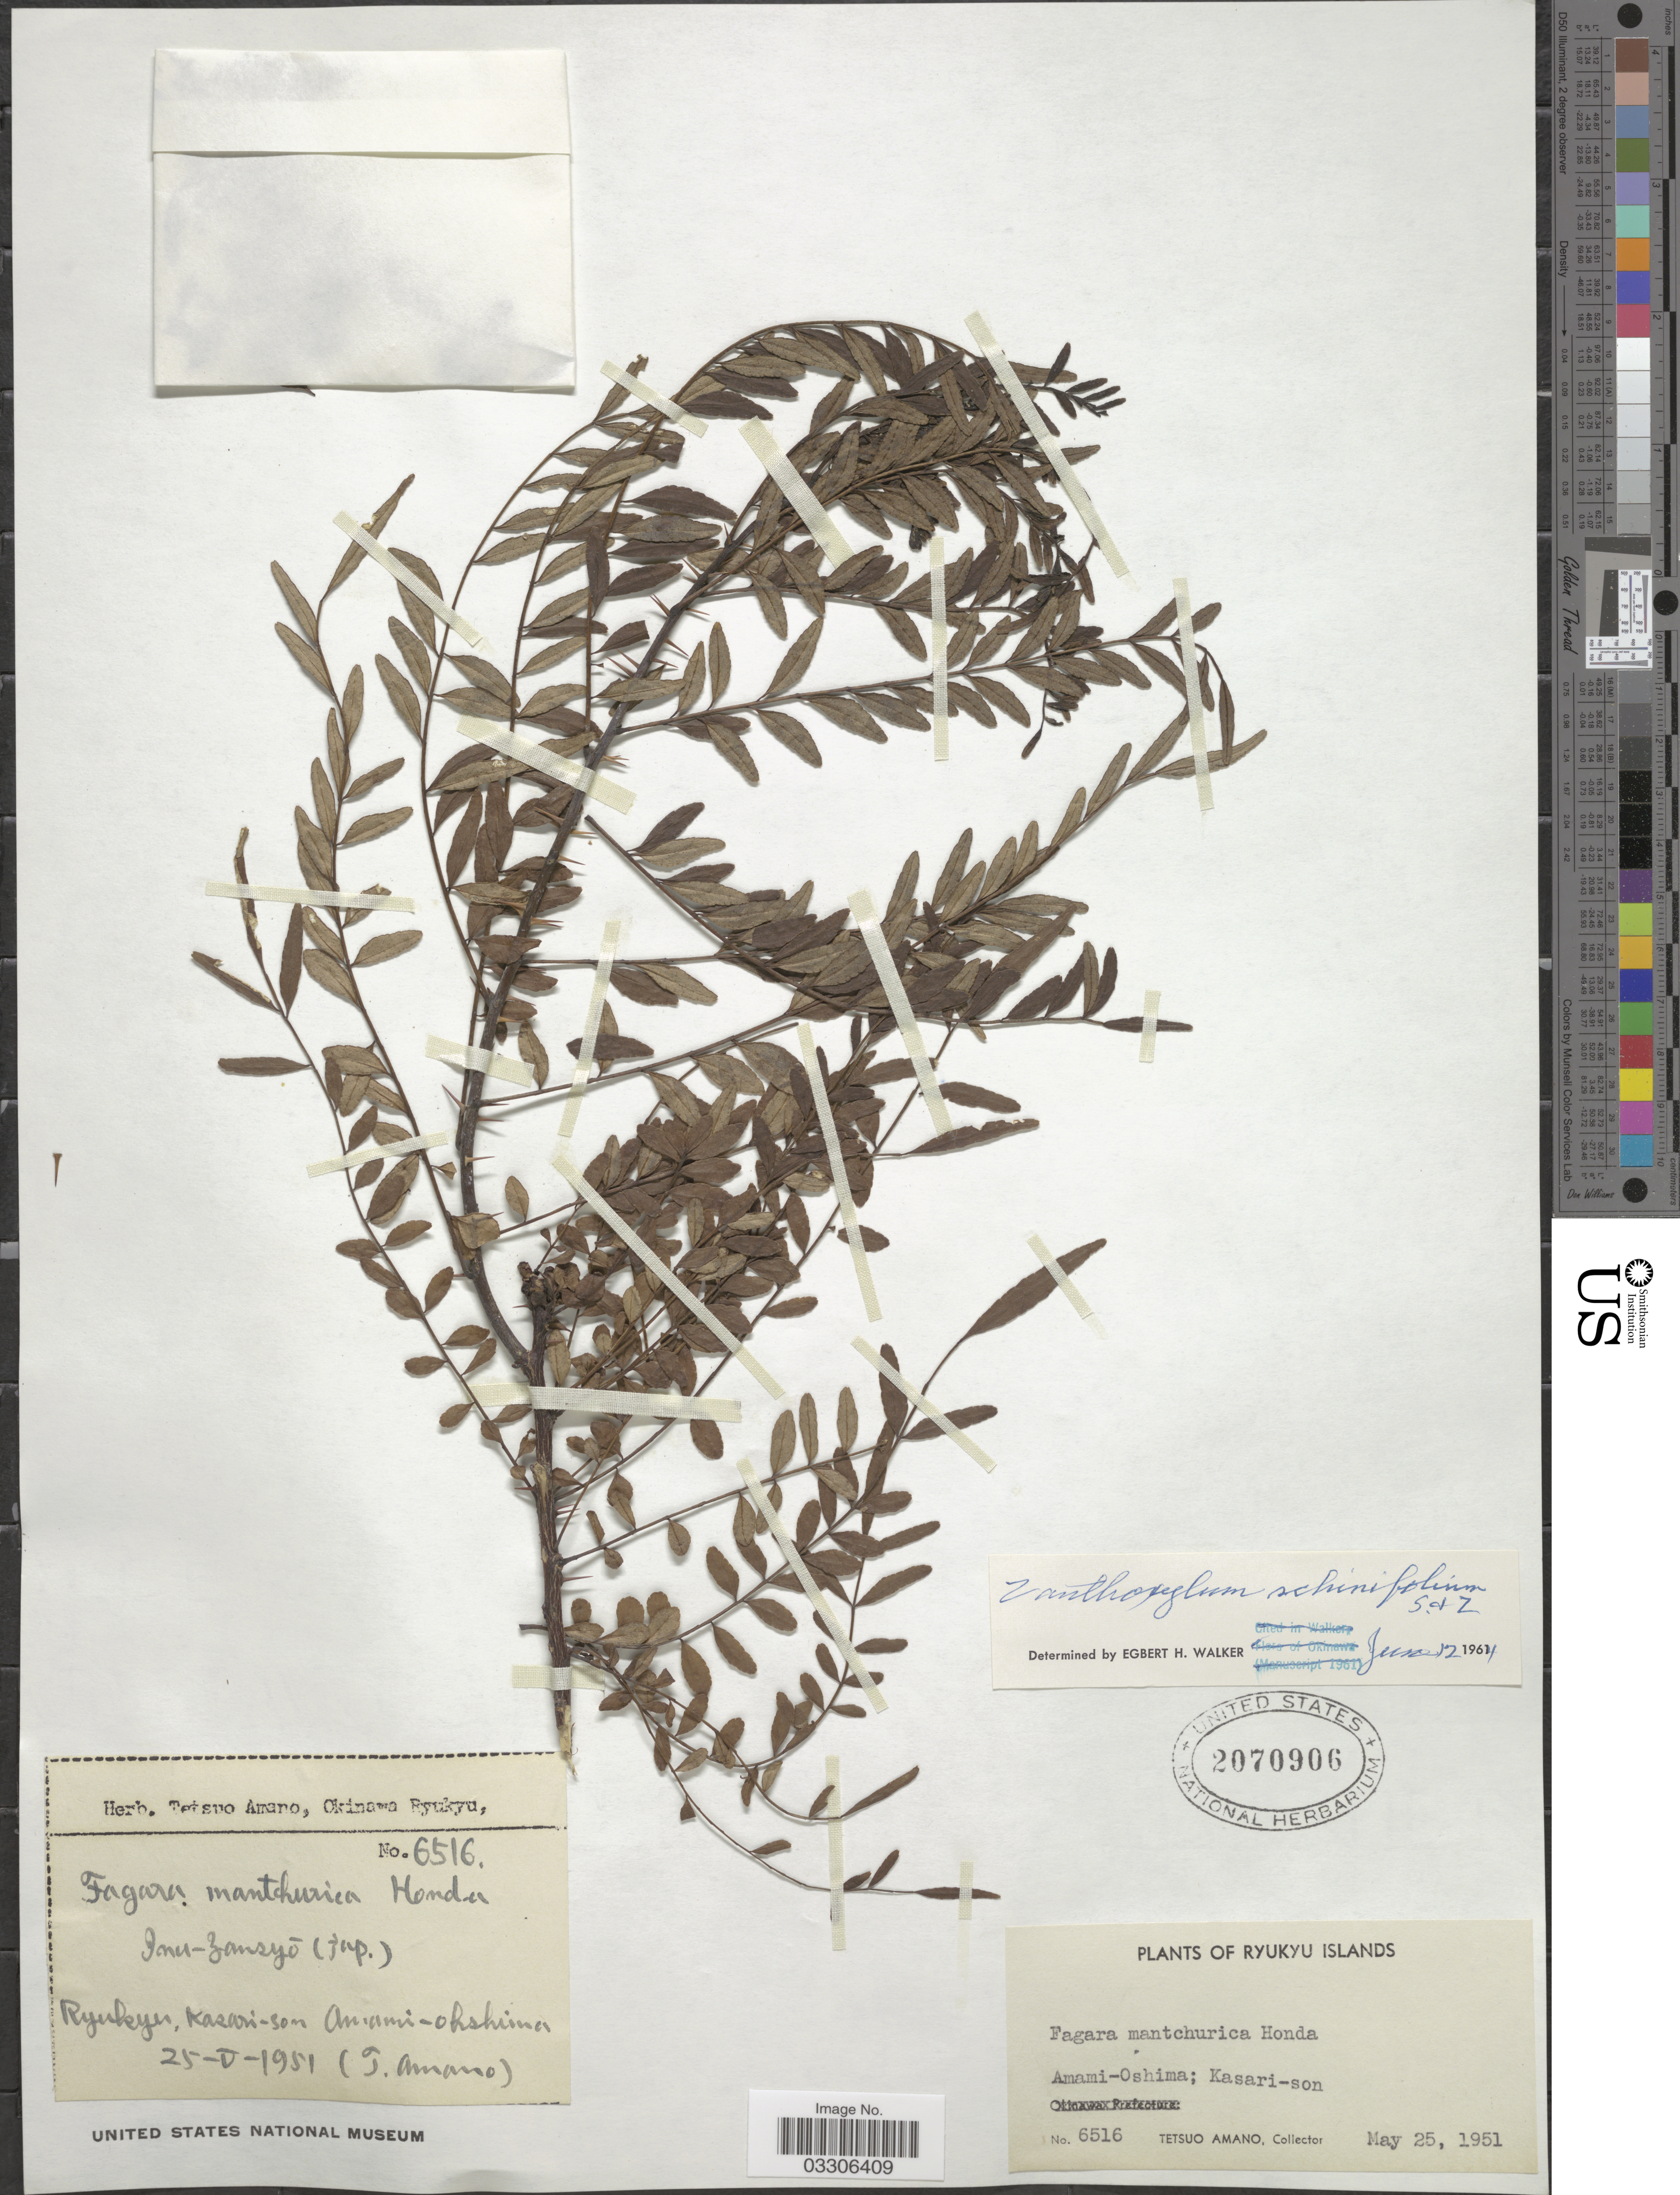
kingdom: Plantae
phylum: Tracheophyta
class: Magnoliopsida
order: Sapindales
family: Rutaceae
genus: Zanthoxylum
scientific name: Zanthoxylum schinifolium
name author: Siebold & Zucc.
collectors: T. Amano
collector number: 6516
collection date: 1951-05-25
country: Japan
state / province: Okinawa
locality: Amami-Oshima; Kasari-son. Ryukyu.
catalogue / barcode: US 2070906